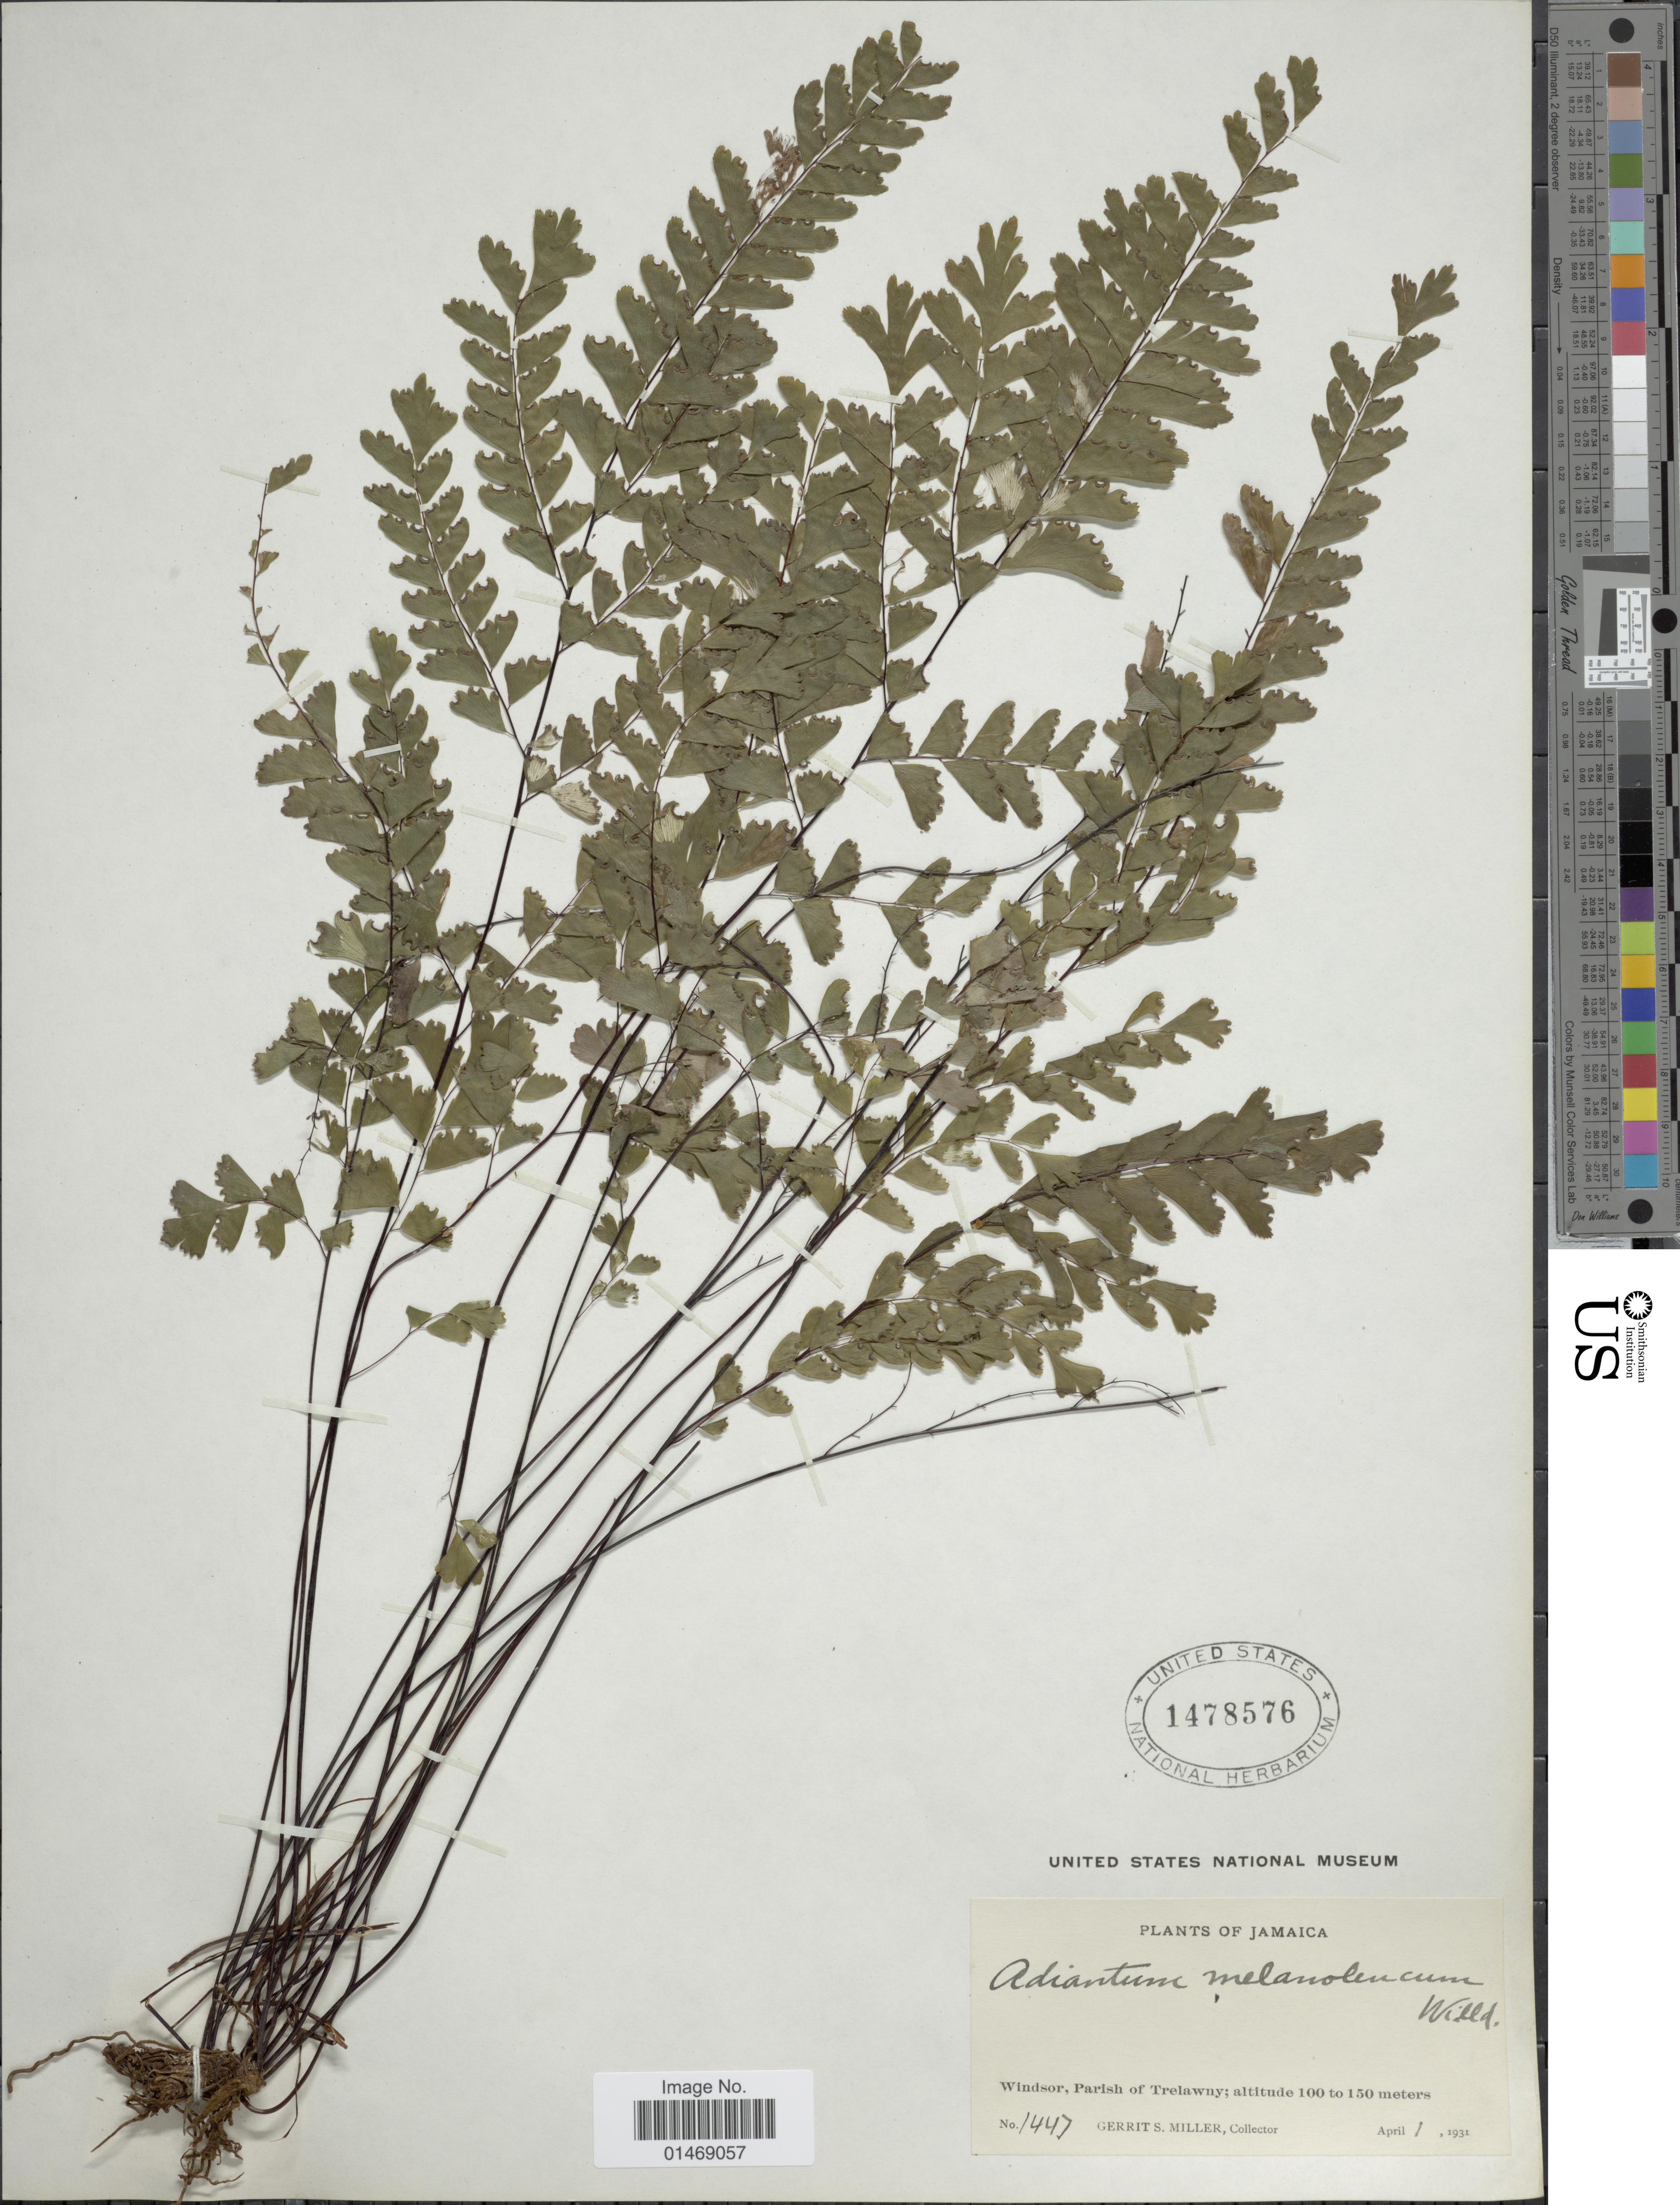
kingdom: Plantae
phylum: Tracheophyta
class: Polypodiopsida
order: Polypodiales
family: Pteridaceae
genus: Adiantum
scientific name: Adiantum melanoleucum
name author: Willd.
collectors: G. S. Miller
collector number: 1447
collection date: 1931-04-01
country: Jamaica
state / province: Trelawny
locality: Windsor, Parish of Trelawny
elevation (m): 100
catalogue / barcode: US 1478576